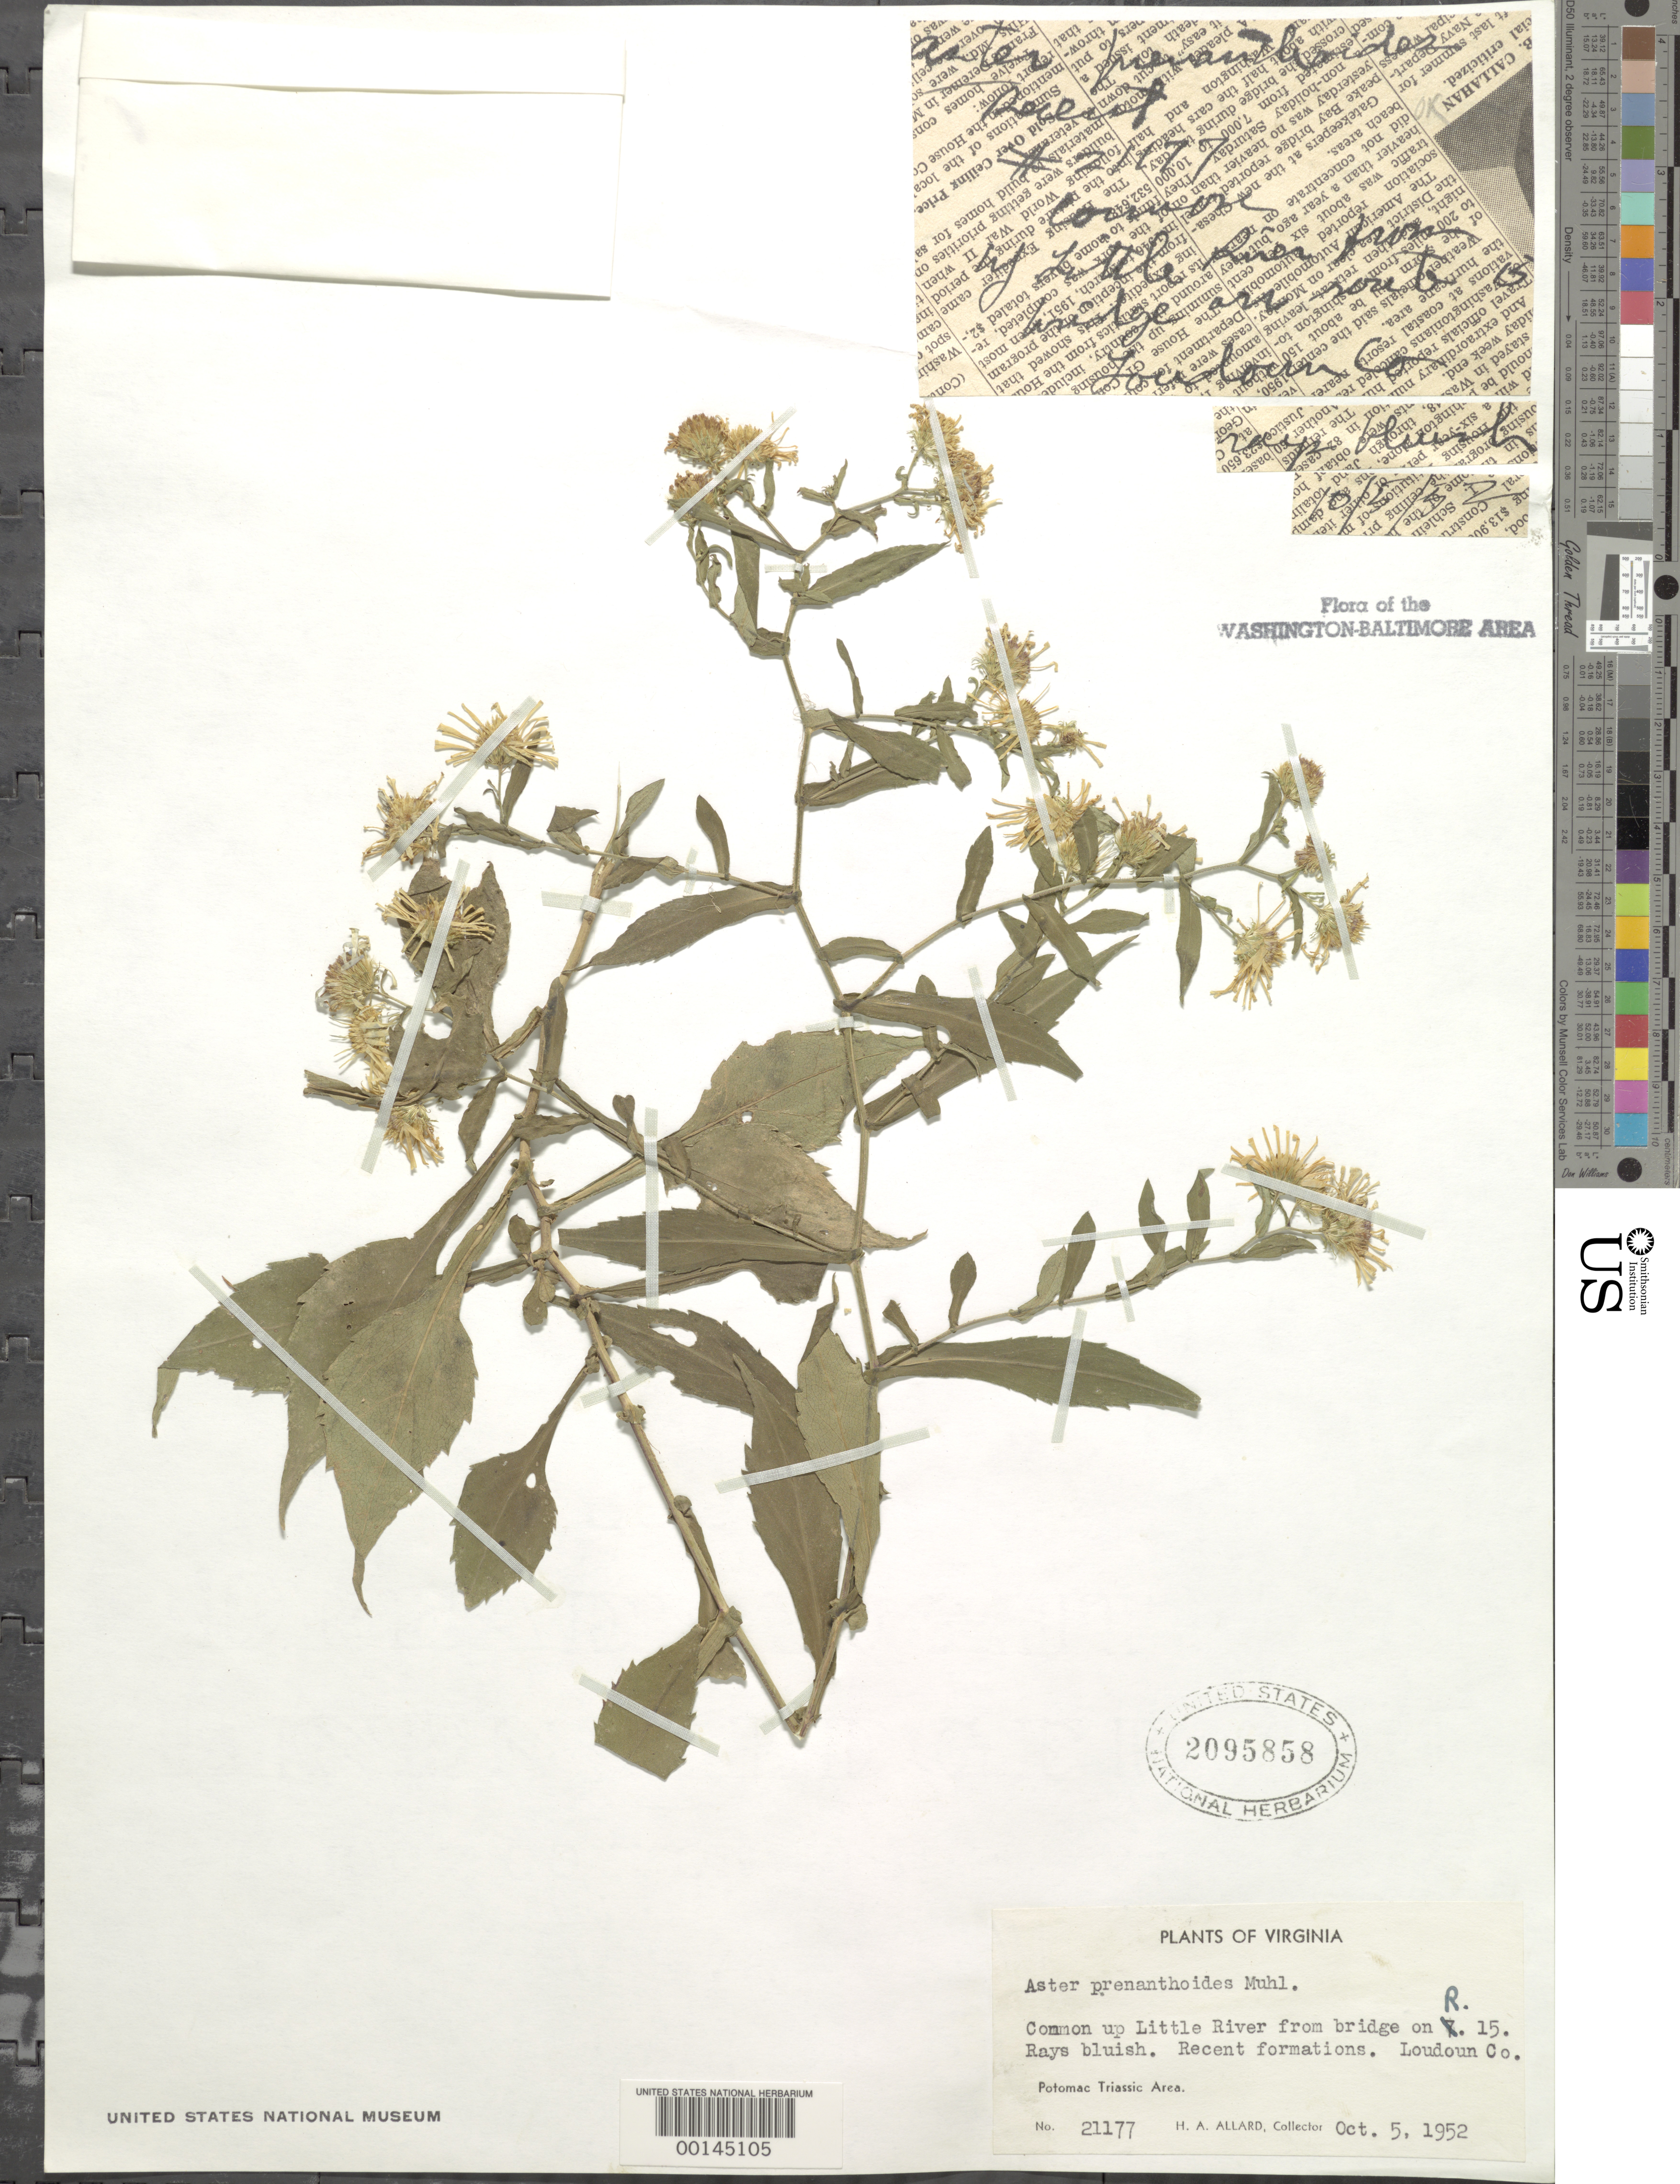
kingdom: Plantae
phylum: Tracheophyta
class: Magnoliopsida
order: Asterales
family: Asteraceae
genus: Symphyotrichum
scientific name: Symphyotrichum prenanthoides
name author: (Muhl. ex Willd.) G.L. Nesom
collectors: H. A. Allard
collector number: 21177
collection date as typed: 05 Oct 1952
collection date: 1952-10-05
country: United States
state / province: Virginia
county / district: Loudoun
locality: Little River near Rt. 15 Bridge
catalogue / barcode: US 2095858